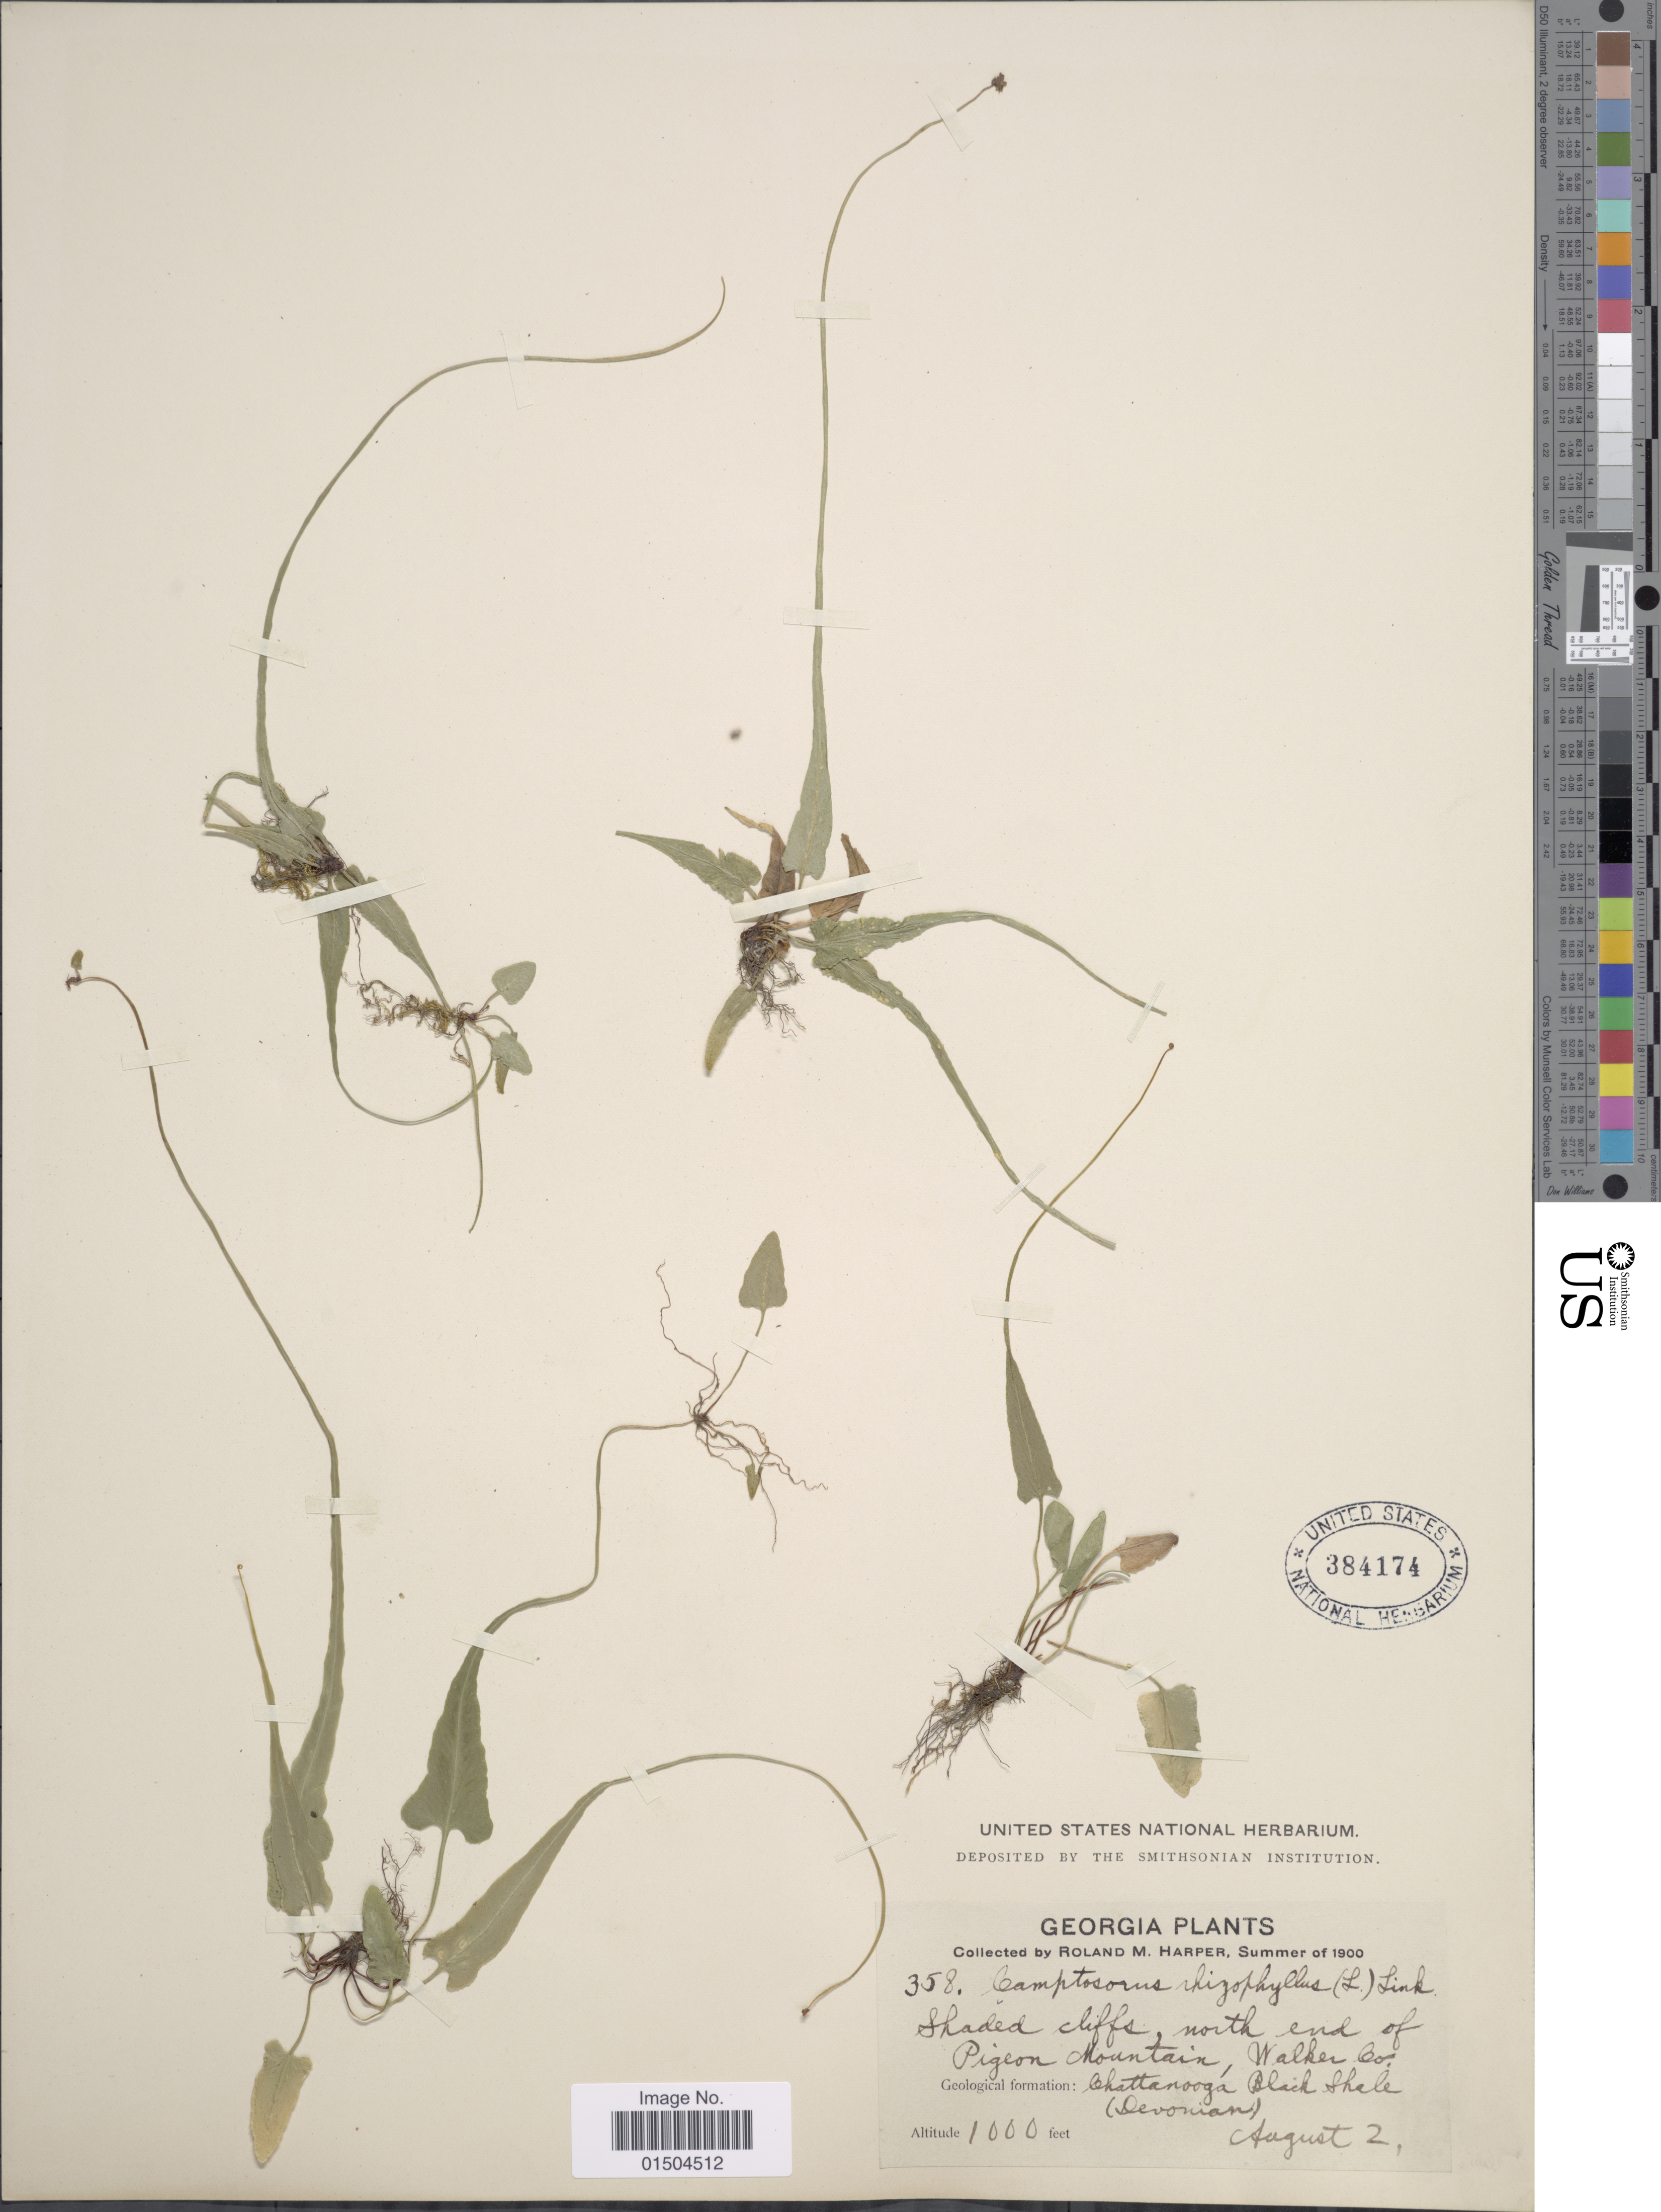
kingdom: Plantae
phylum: Tracheophyta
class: Polypodiopsida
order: Polypodiales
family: Aspleniaceae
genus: Asplenium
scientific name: Asplenium rhizophyllum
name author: L.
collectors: R. M. Harper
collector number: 358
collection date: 1900-08-02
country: United States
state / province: Georgia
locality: Shaded cliffs, north end of Pigeon Mountain, Walker Co. Geological formation: Chattanooga Black Shale (Devonian).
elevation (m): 305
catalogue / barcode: US 384174